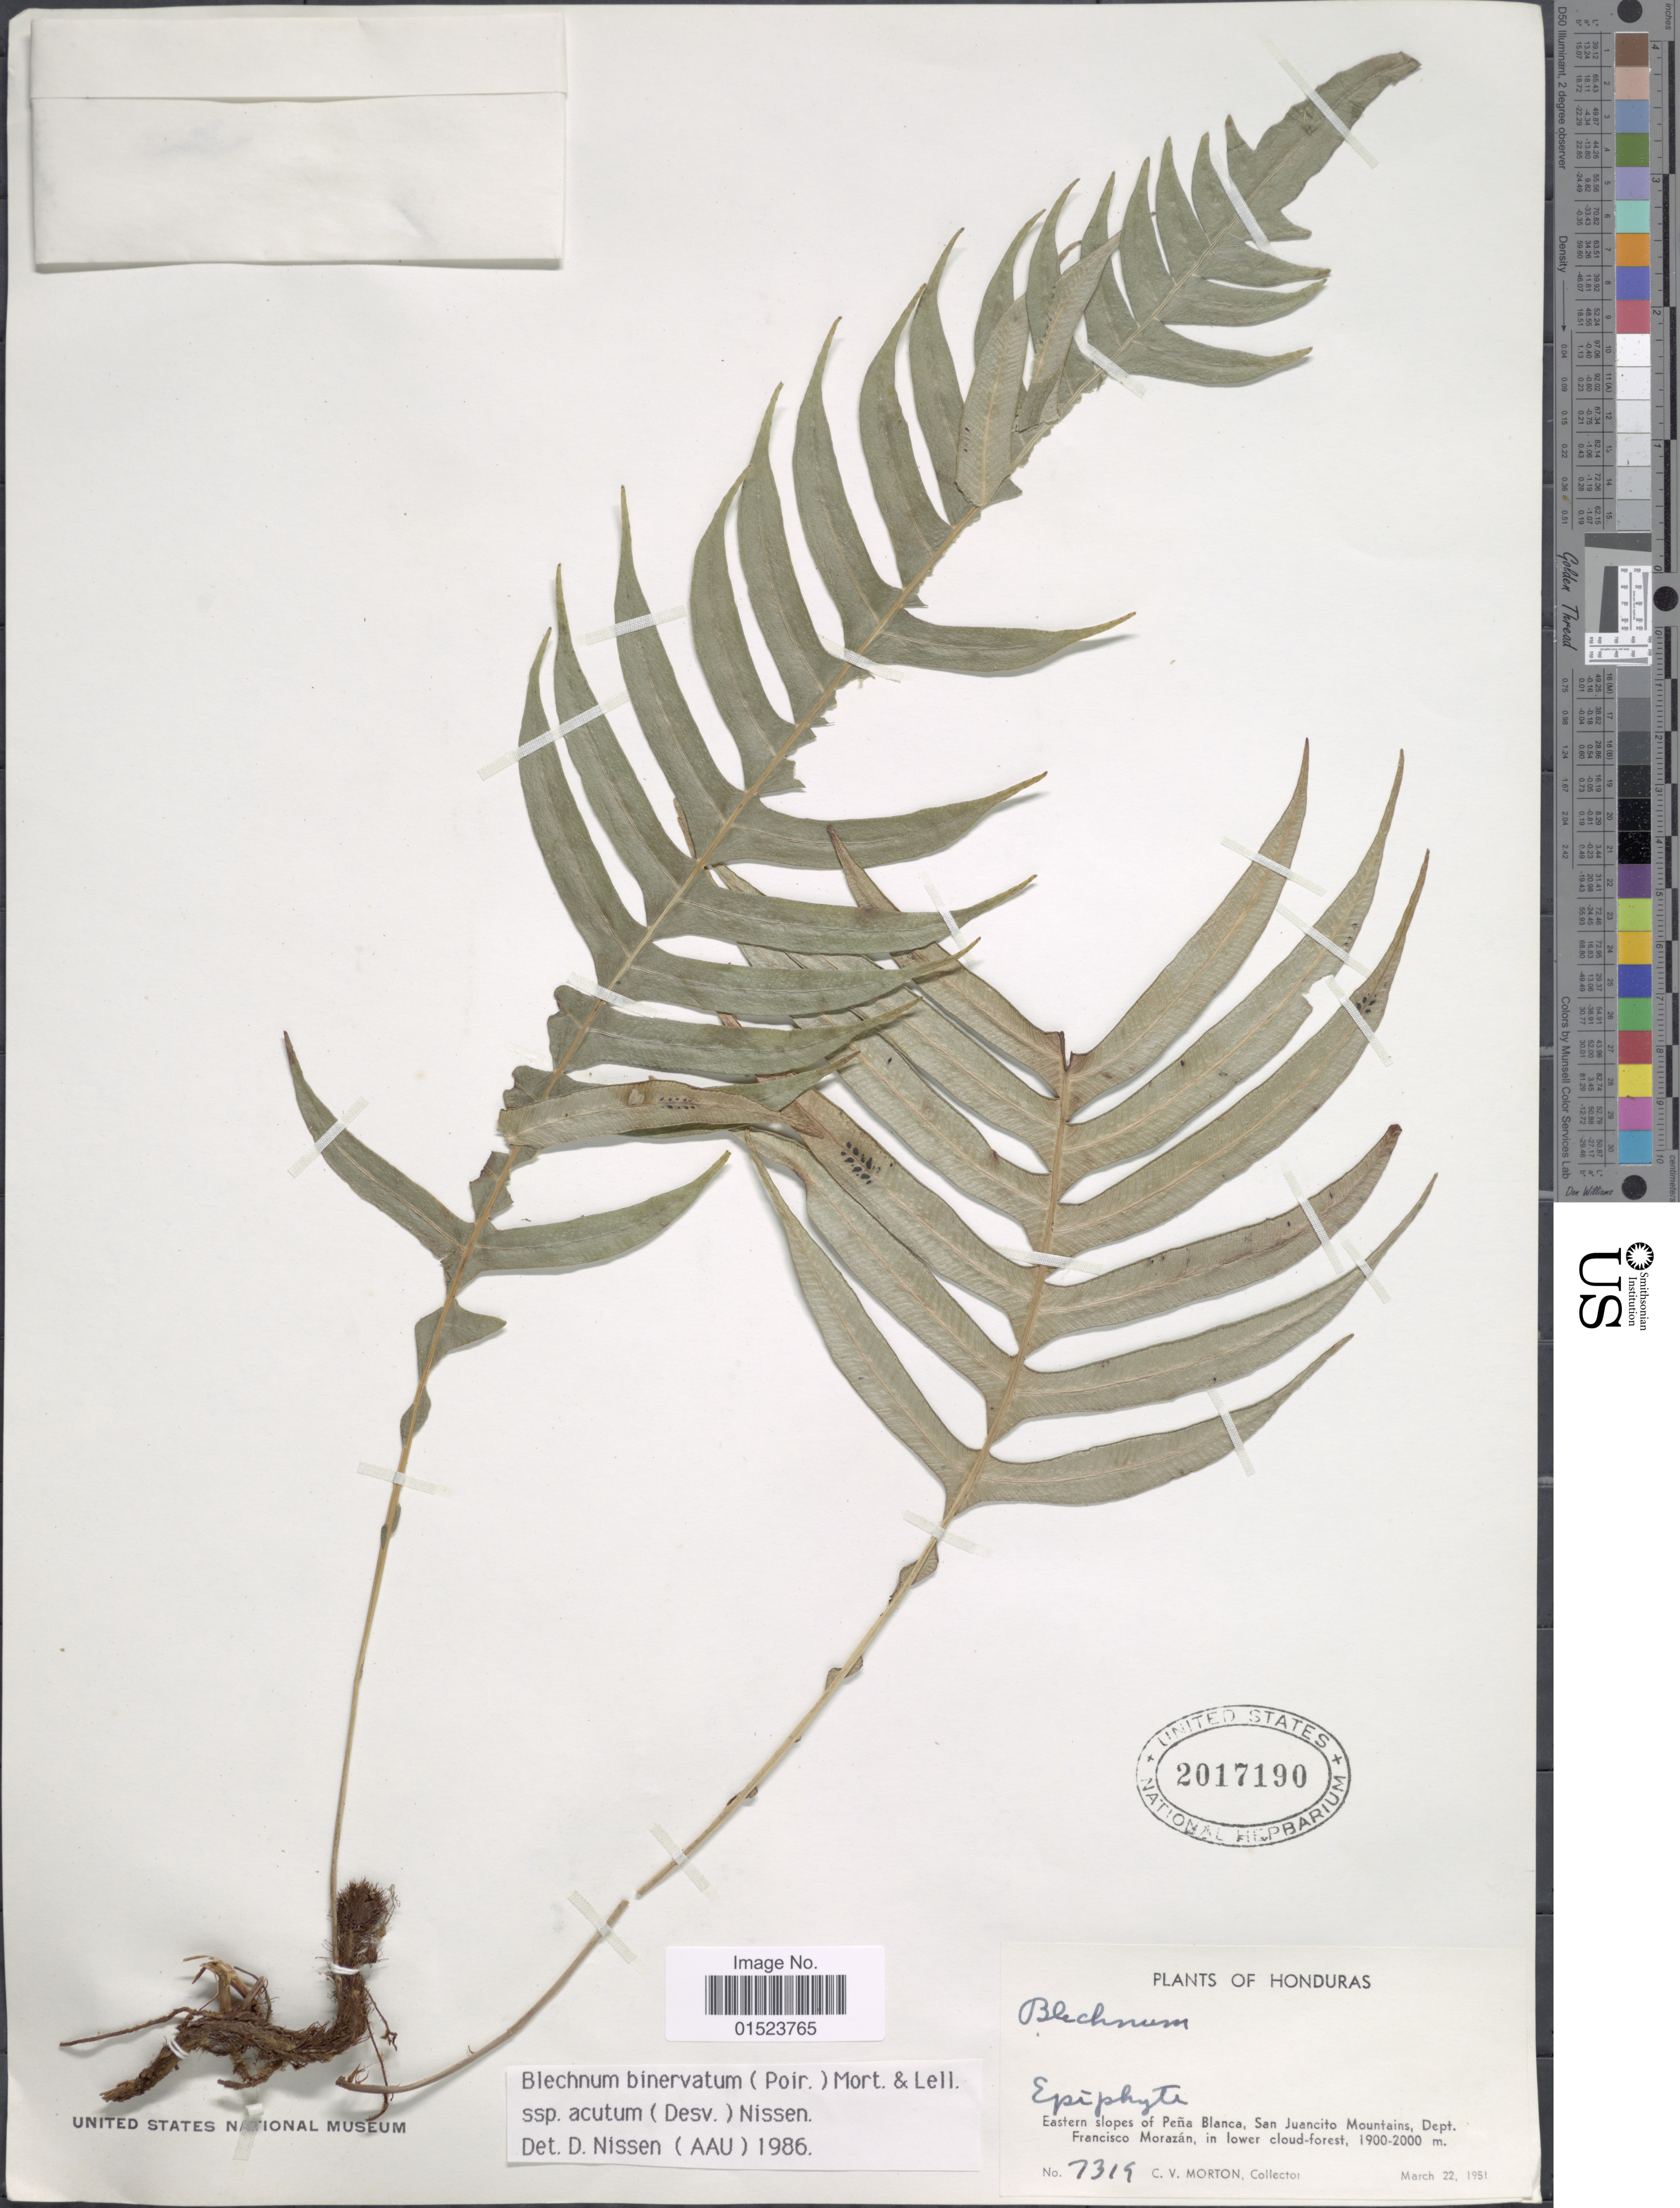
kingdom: Plantae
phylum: Tracheophyta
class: Polypodiopsida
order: Polypodiales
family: Blechnaceae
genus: Blechnum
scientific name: Blechnum ensiforme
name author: (Liebm.) C. Chr.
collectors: C. V. Morton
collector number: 7319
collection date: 1951-03-22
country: Honduras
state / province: Fco. Morazán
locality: Eastern slopes of Peña Blanca, San Juancito Mountains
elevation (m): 1900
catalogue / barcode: US 2017190